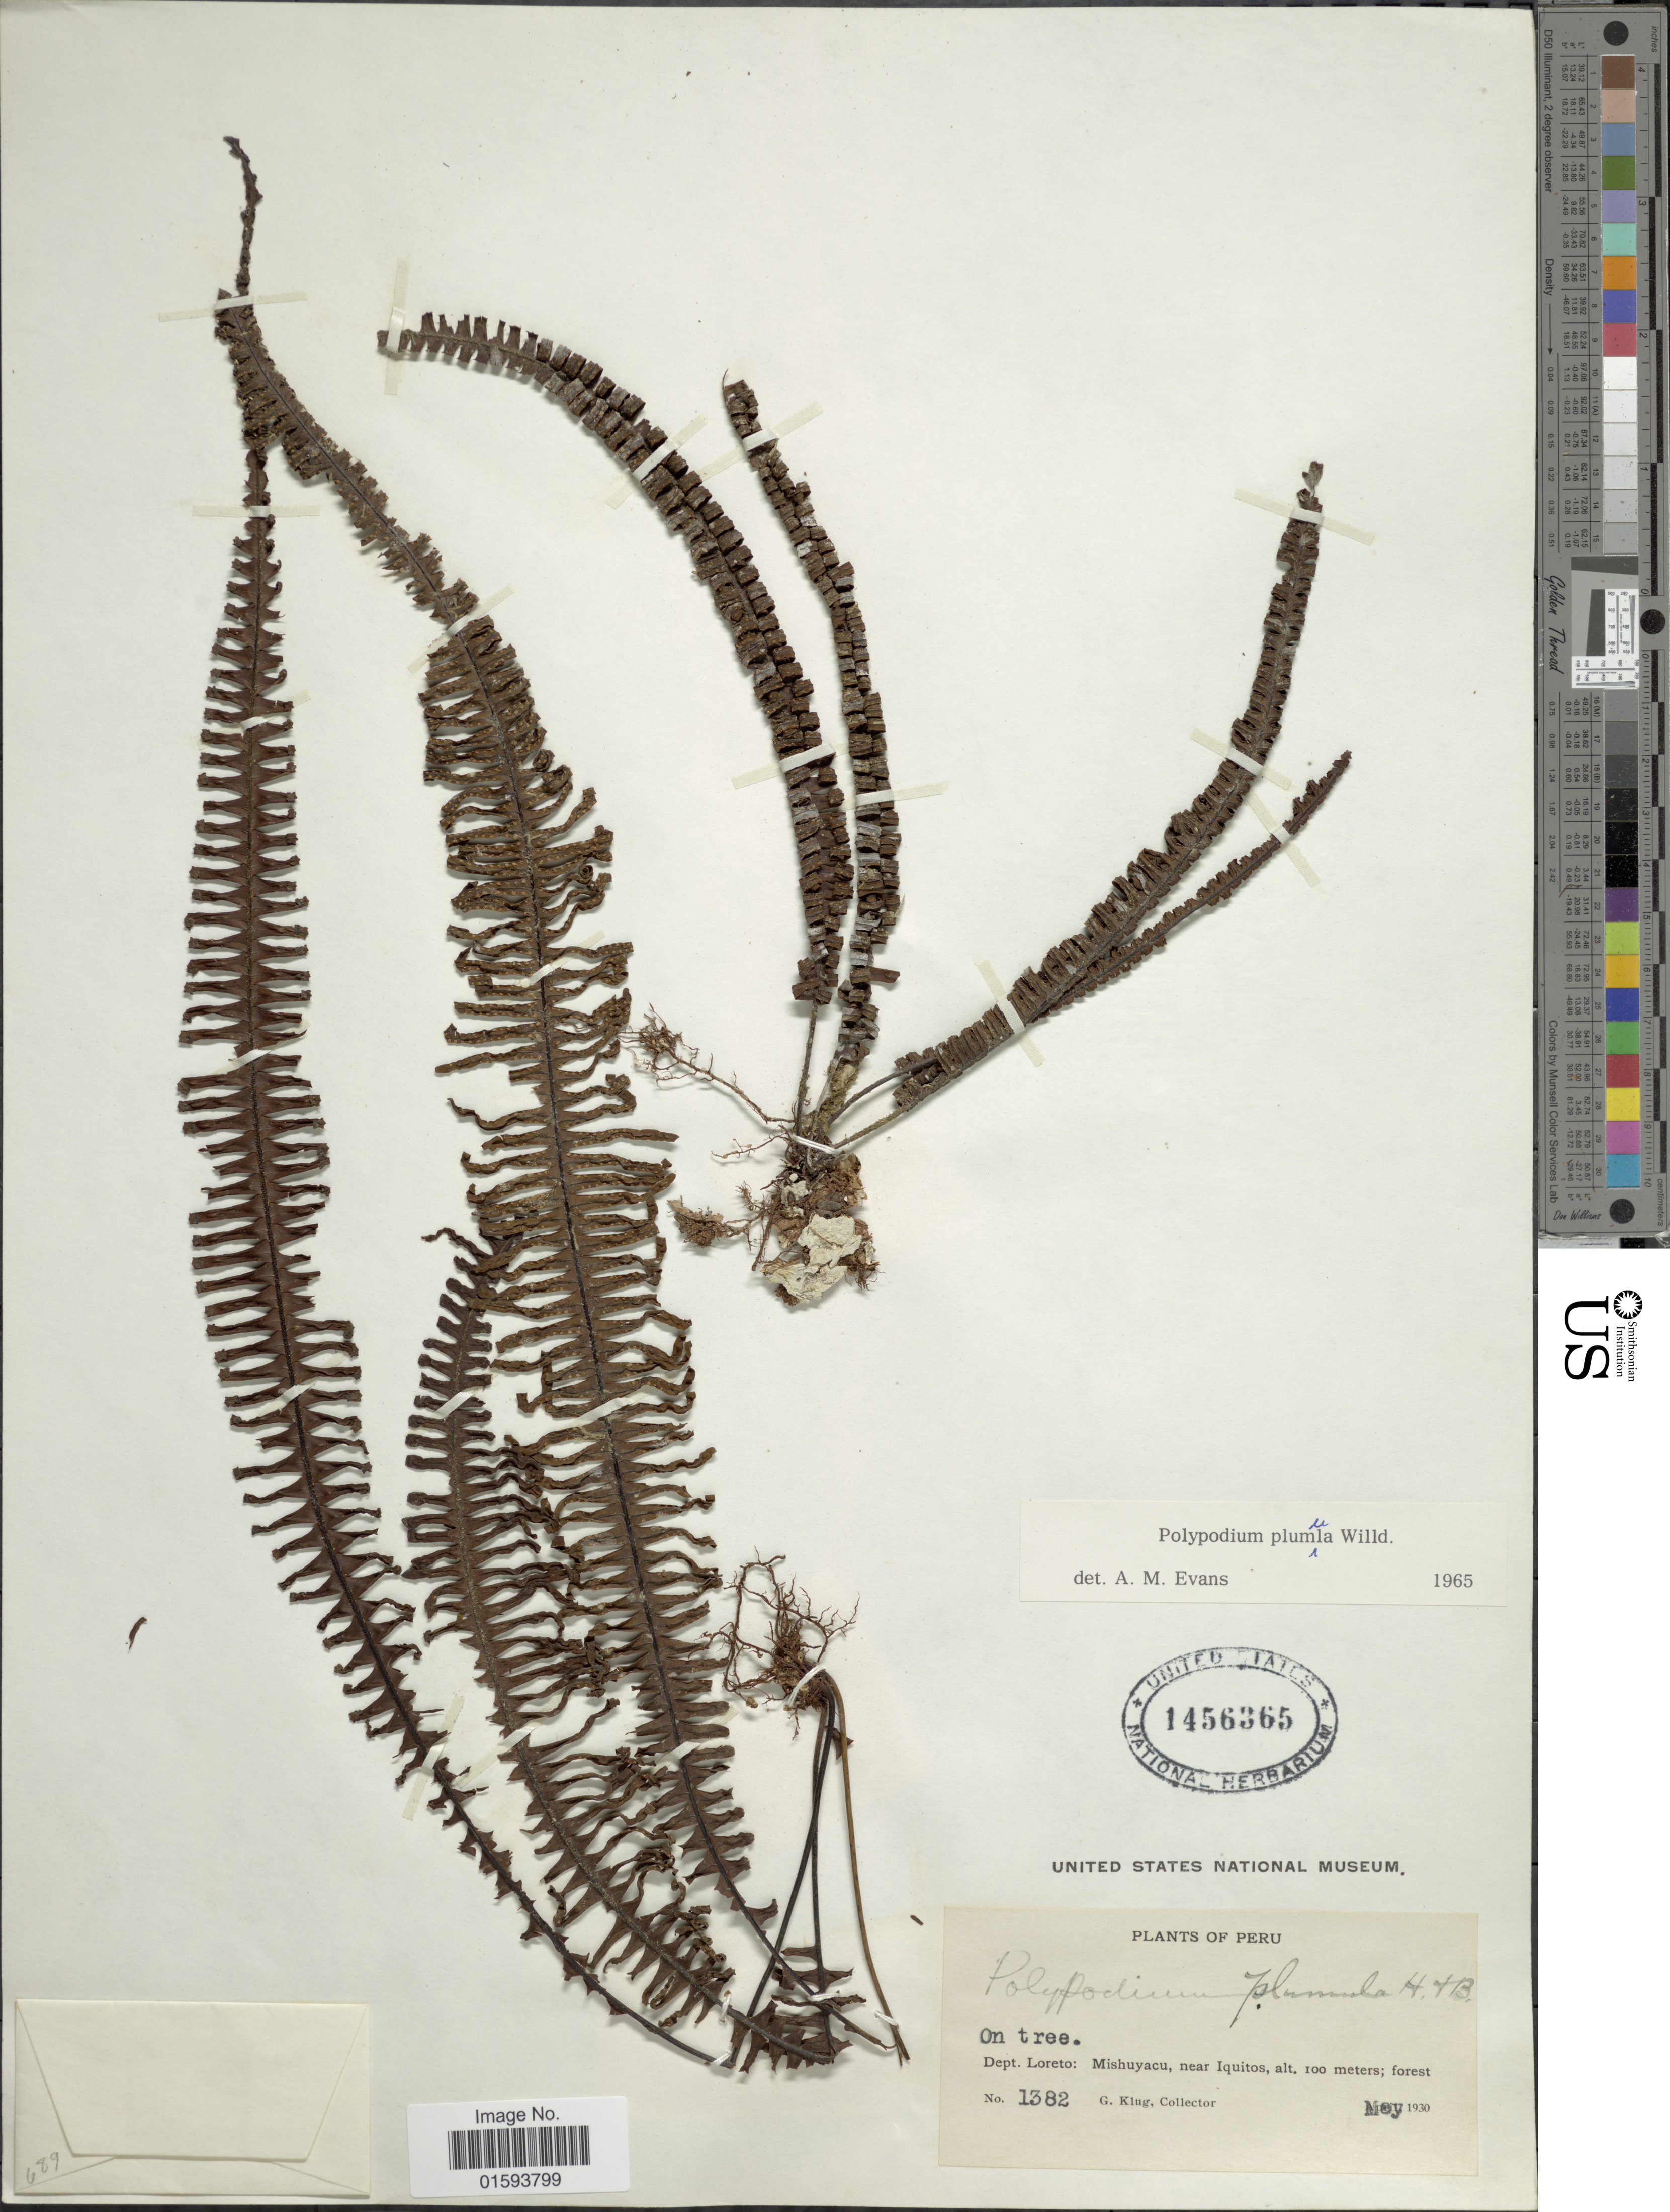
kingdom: Plantae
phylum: Tracheophyta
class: Polypodiopsida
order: Polypodiales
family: Polypodiaceae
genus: Pecluma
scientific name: Pecluma plumula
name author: (Humb. & Bonpl. ex Willd.) M.G. Price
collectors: G. Klug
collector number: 1382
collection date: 1930-05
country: Peru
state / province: Loreto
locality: Mishuyacu, near Iquitos.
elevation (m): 100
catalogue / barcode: US 1456365